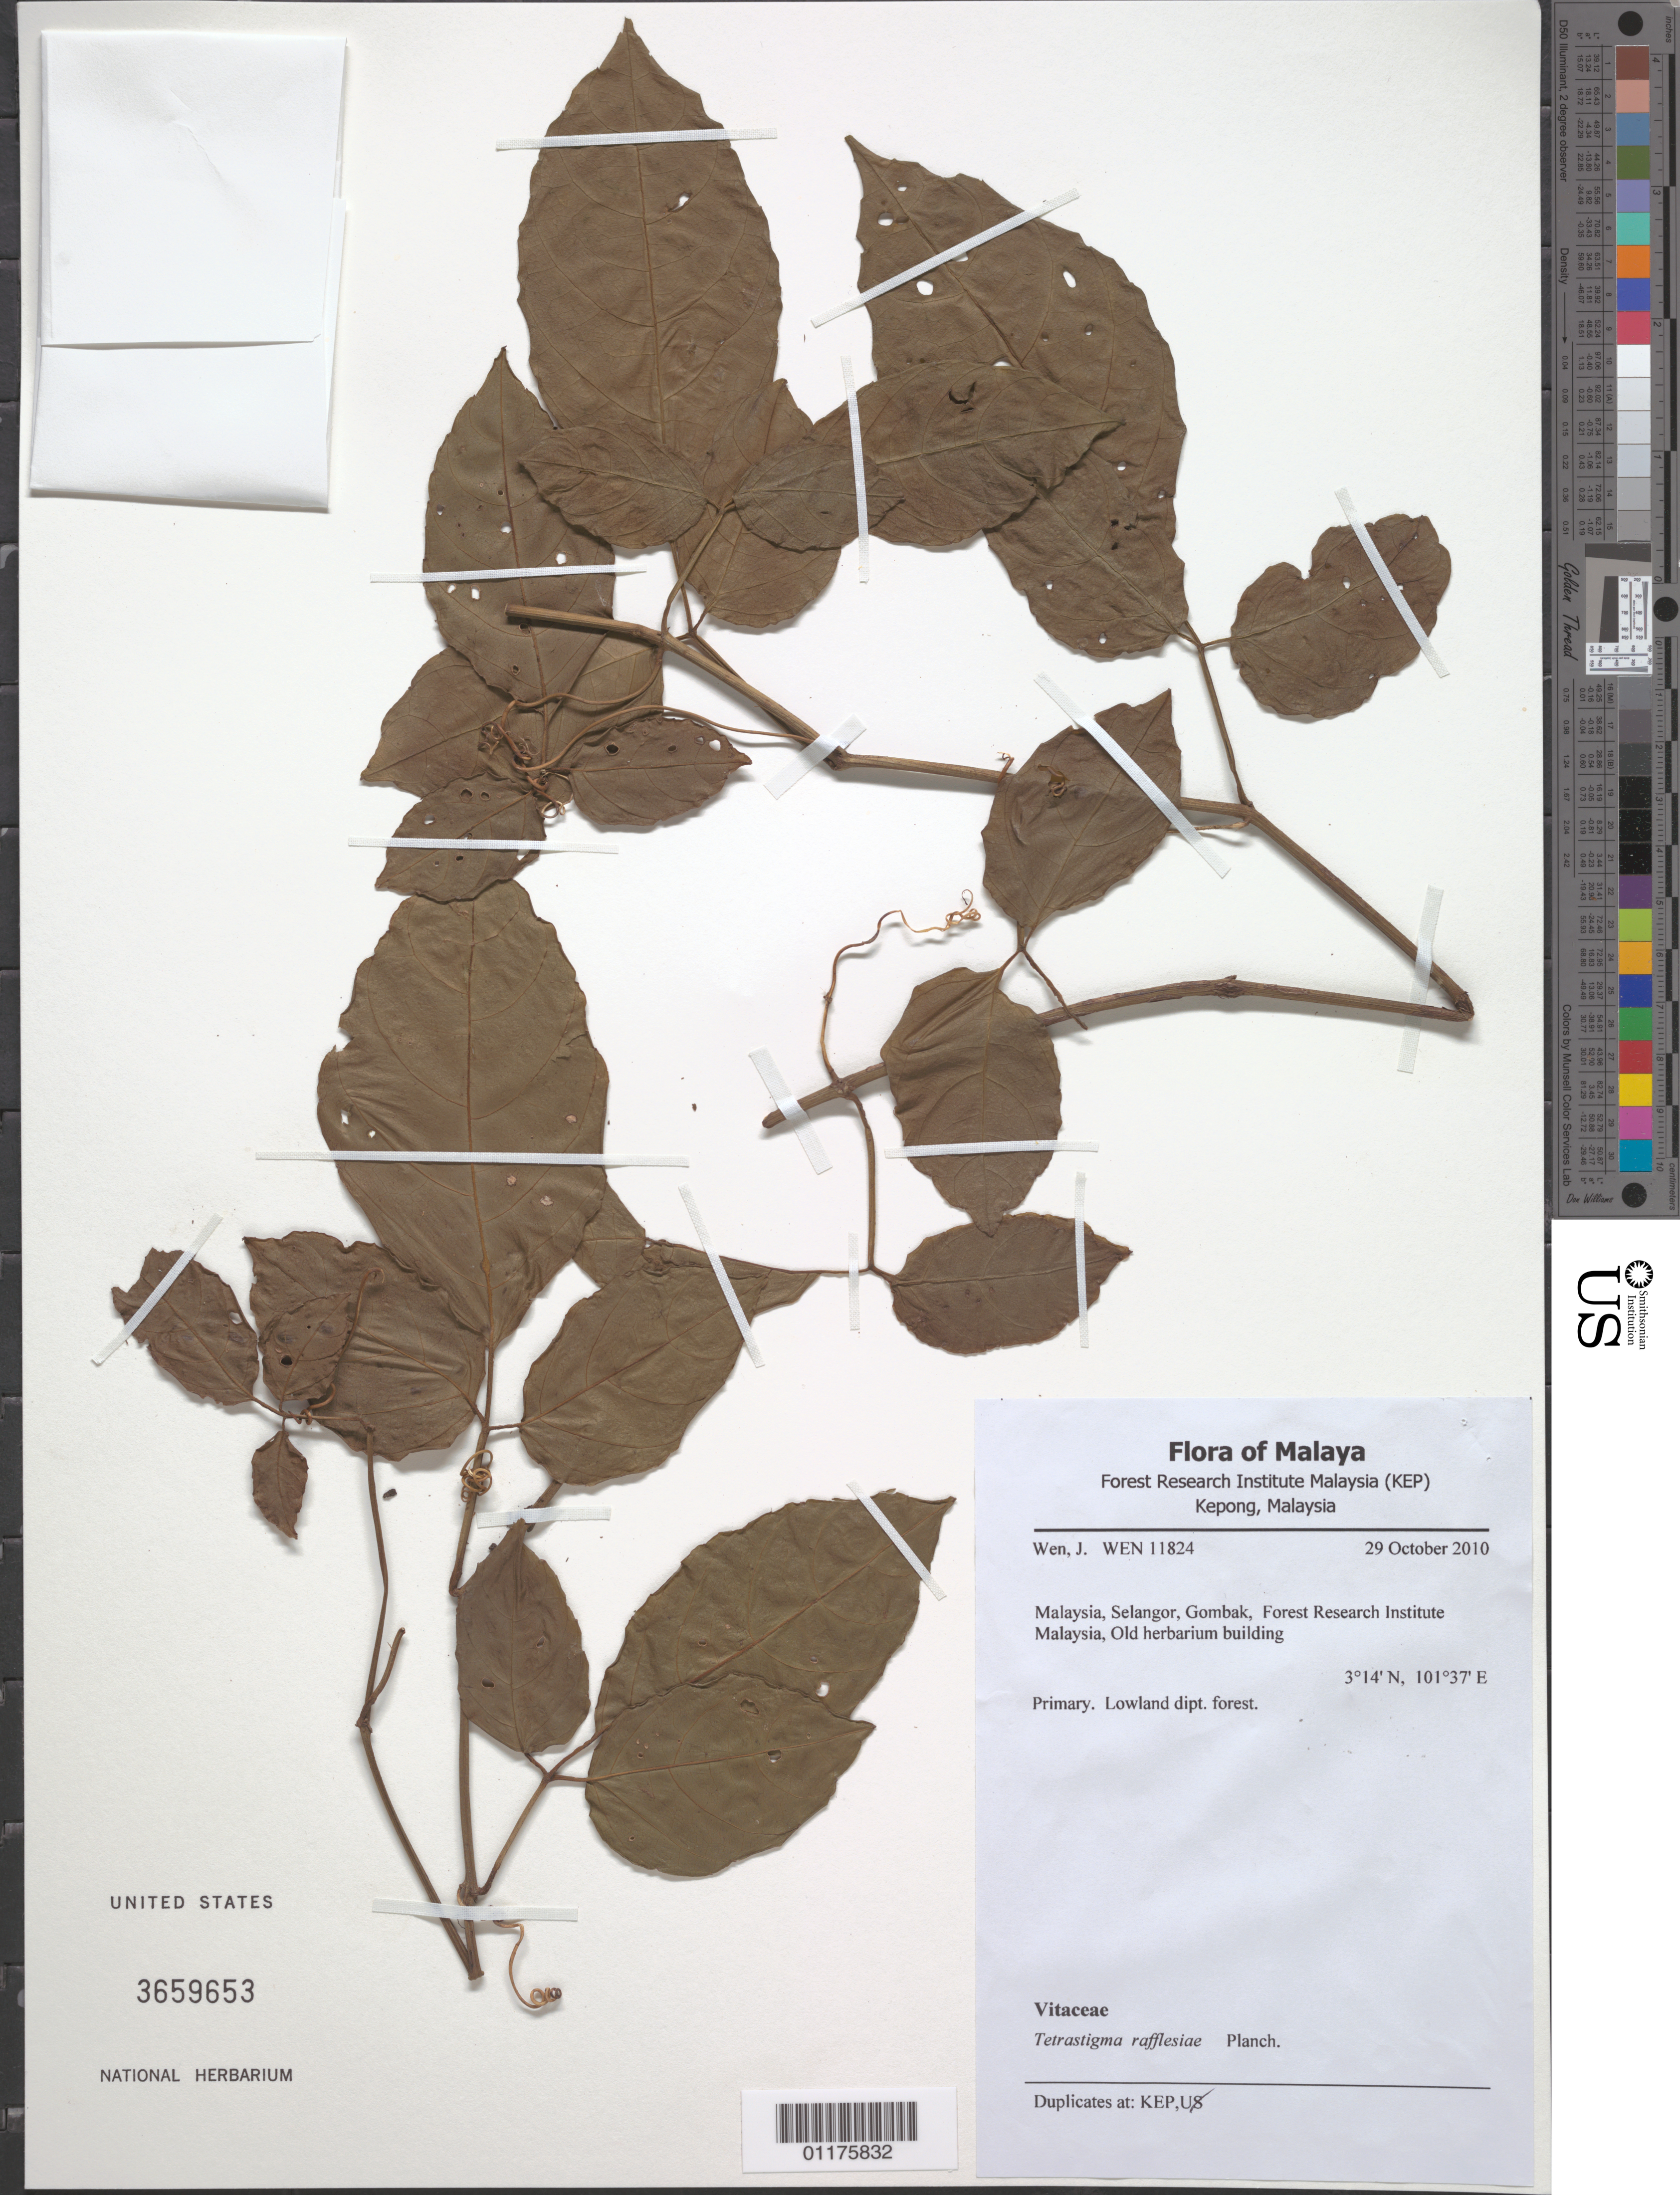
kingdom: Plantae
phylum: Tracheophyta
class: Magnoliopsida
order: Vitales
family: Vitaceae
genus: Tetrastigma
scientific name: Tetrastigma rafflesiae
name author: Planch.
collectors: J. Wen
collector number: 11824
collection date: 2010-10-28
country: Malaysia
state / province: Selangor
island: Borneo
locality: Pasoh, near the 50 ha. permanent plot of Forest Research Institute Malayasia.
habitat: Primary. Lowland dipt. forest.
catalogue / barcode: US 3659653